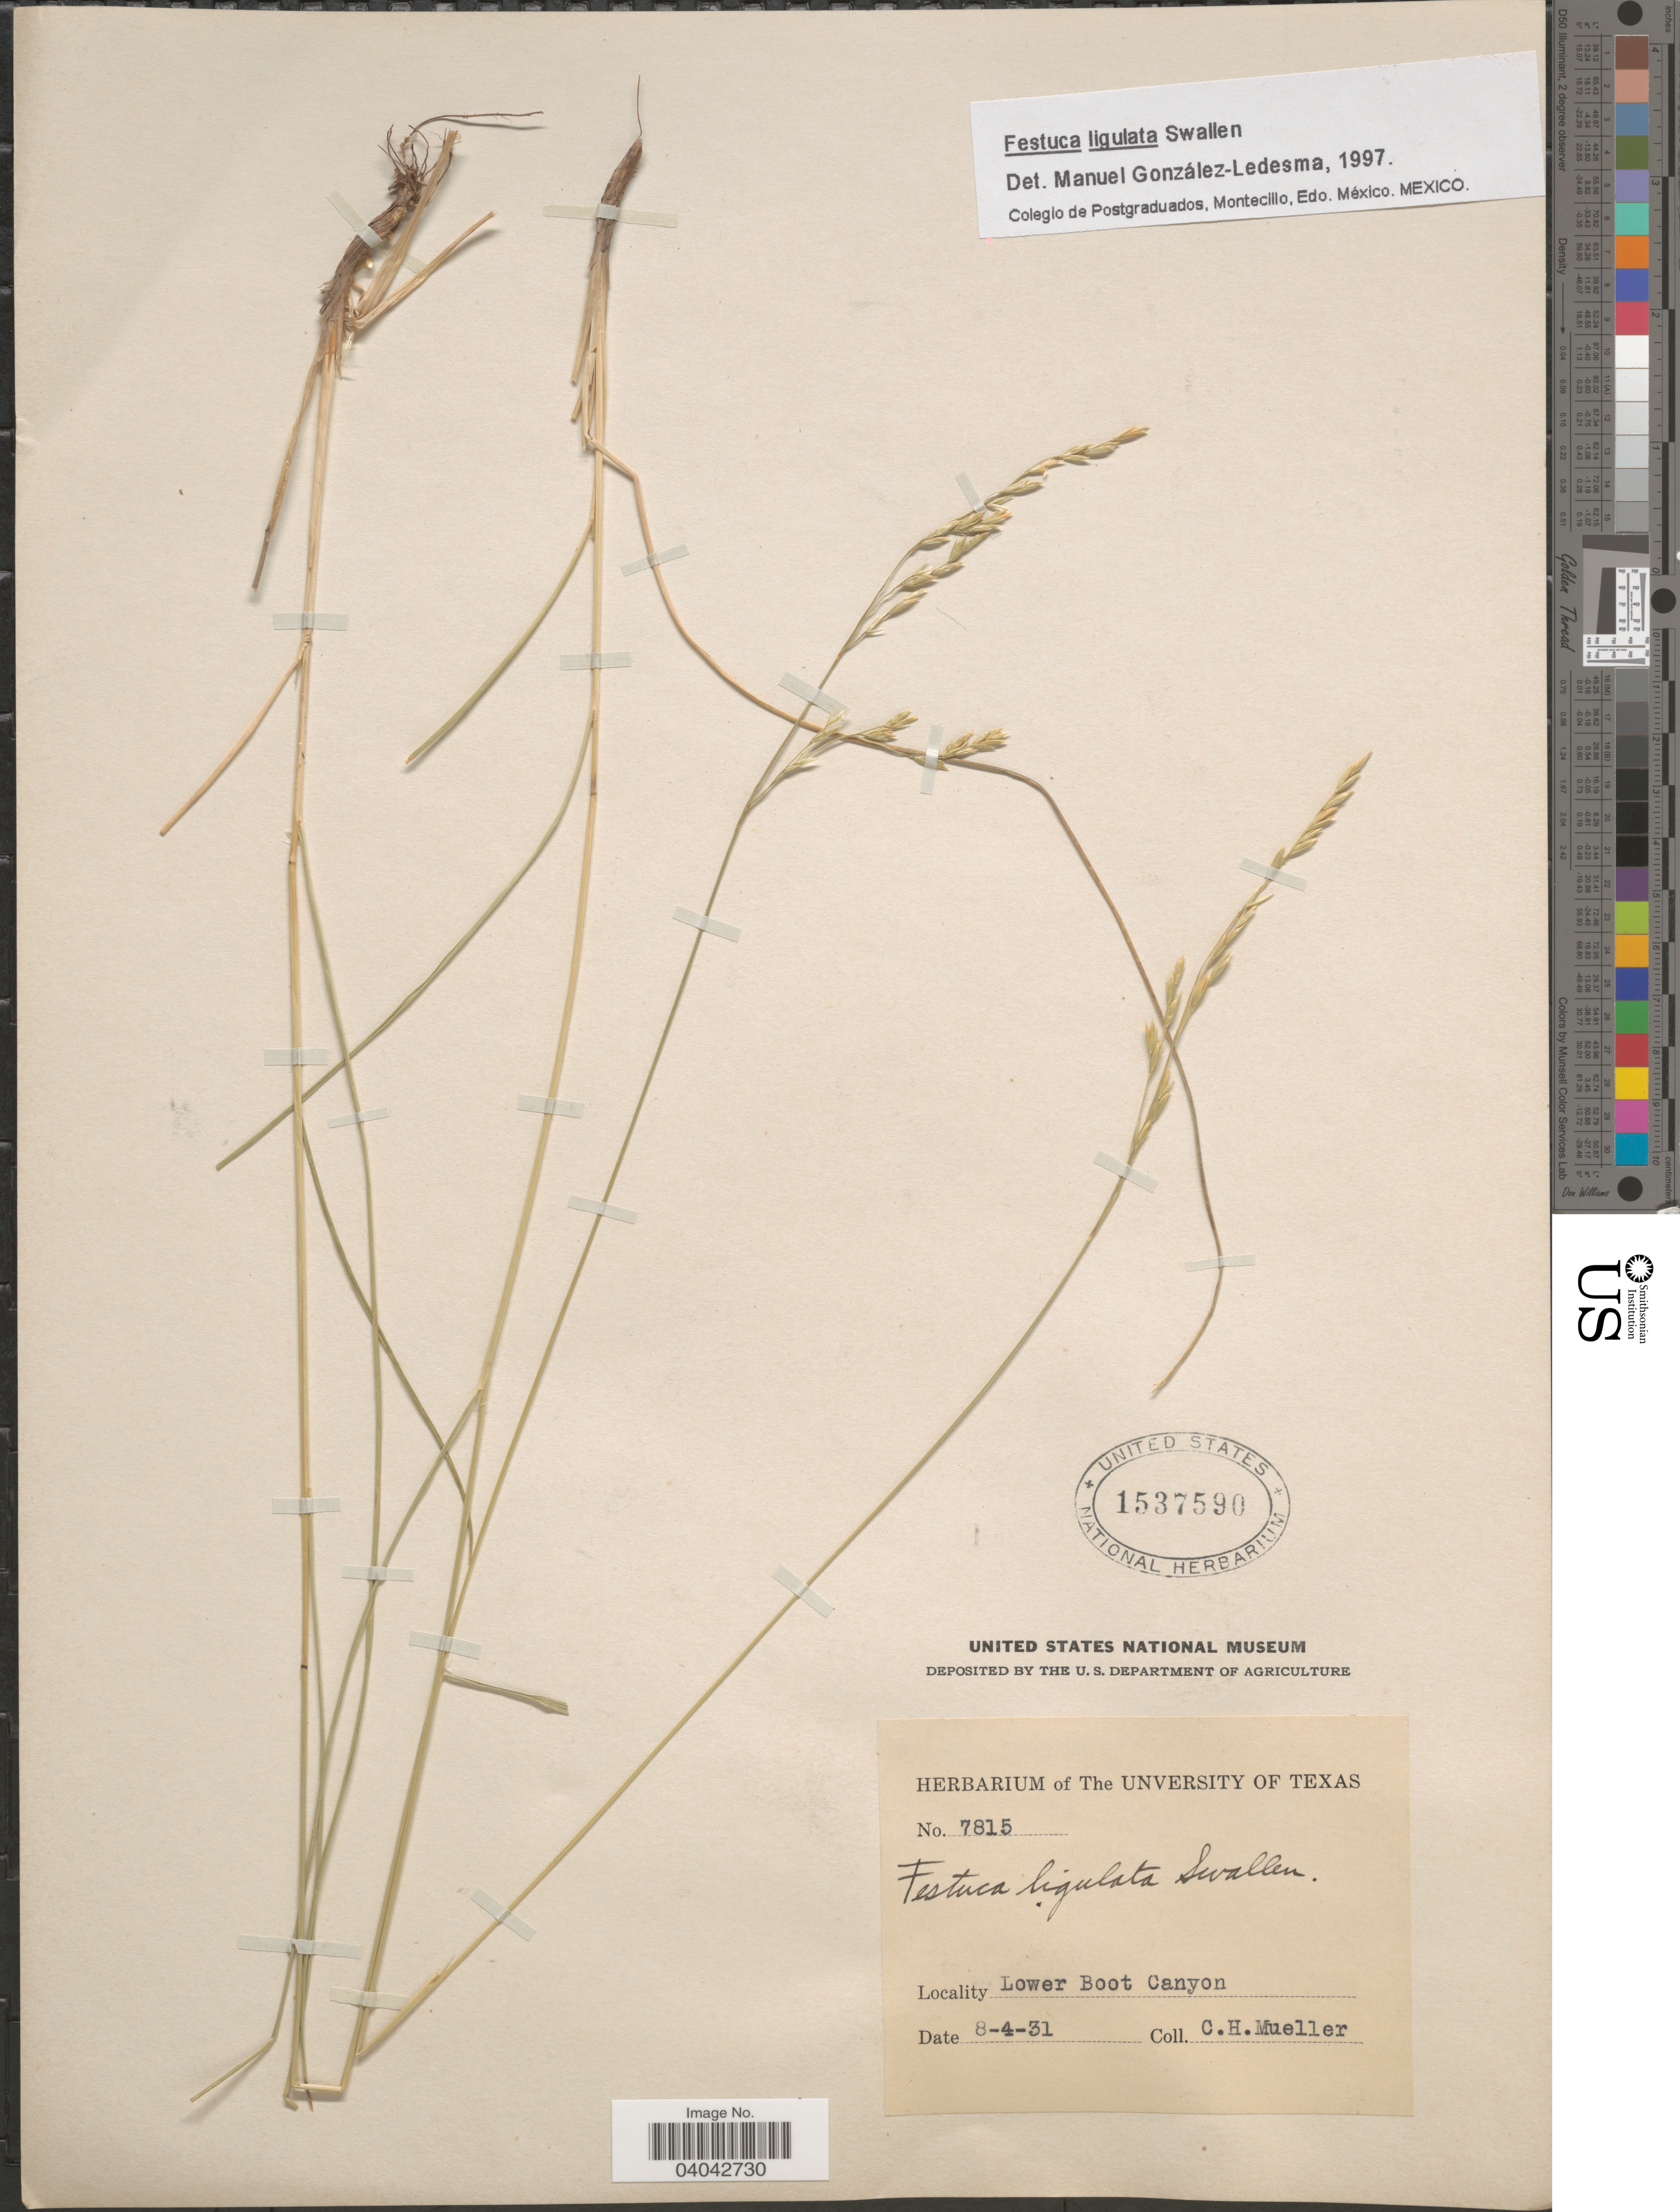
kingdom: Plantae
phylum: Tracheophyta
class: Liliopsida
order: Poales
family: Poaceae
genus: Festuca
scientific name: Festuca ligulata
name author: Swallen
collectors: C. H. Mueller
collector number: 7815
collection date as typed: Transcribed d/m/y: 4/8/31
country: United States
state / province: Texas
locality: Lower Boot Canyon.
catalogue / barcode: US 1537590